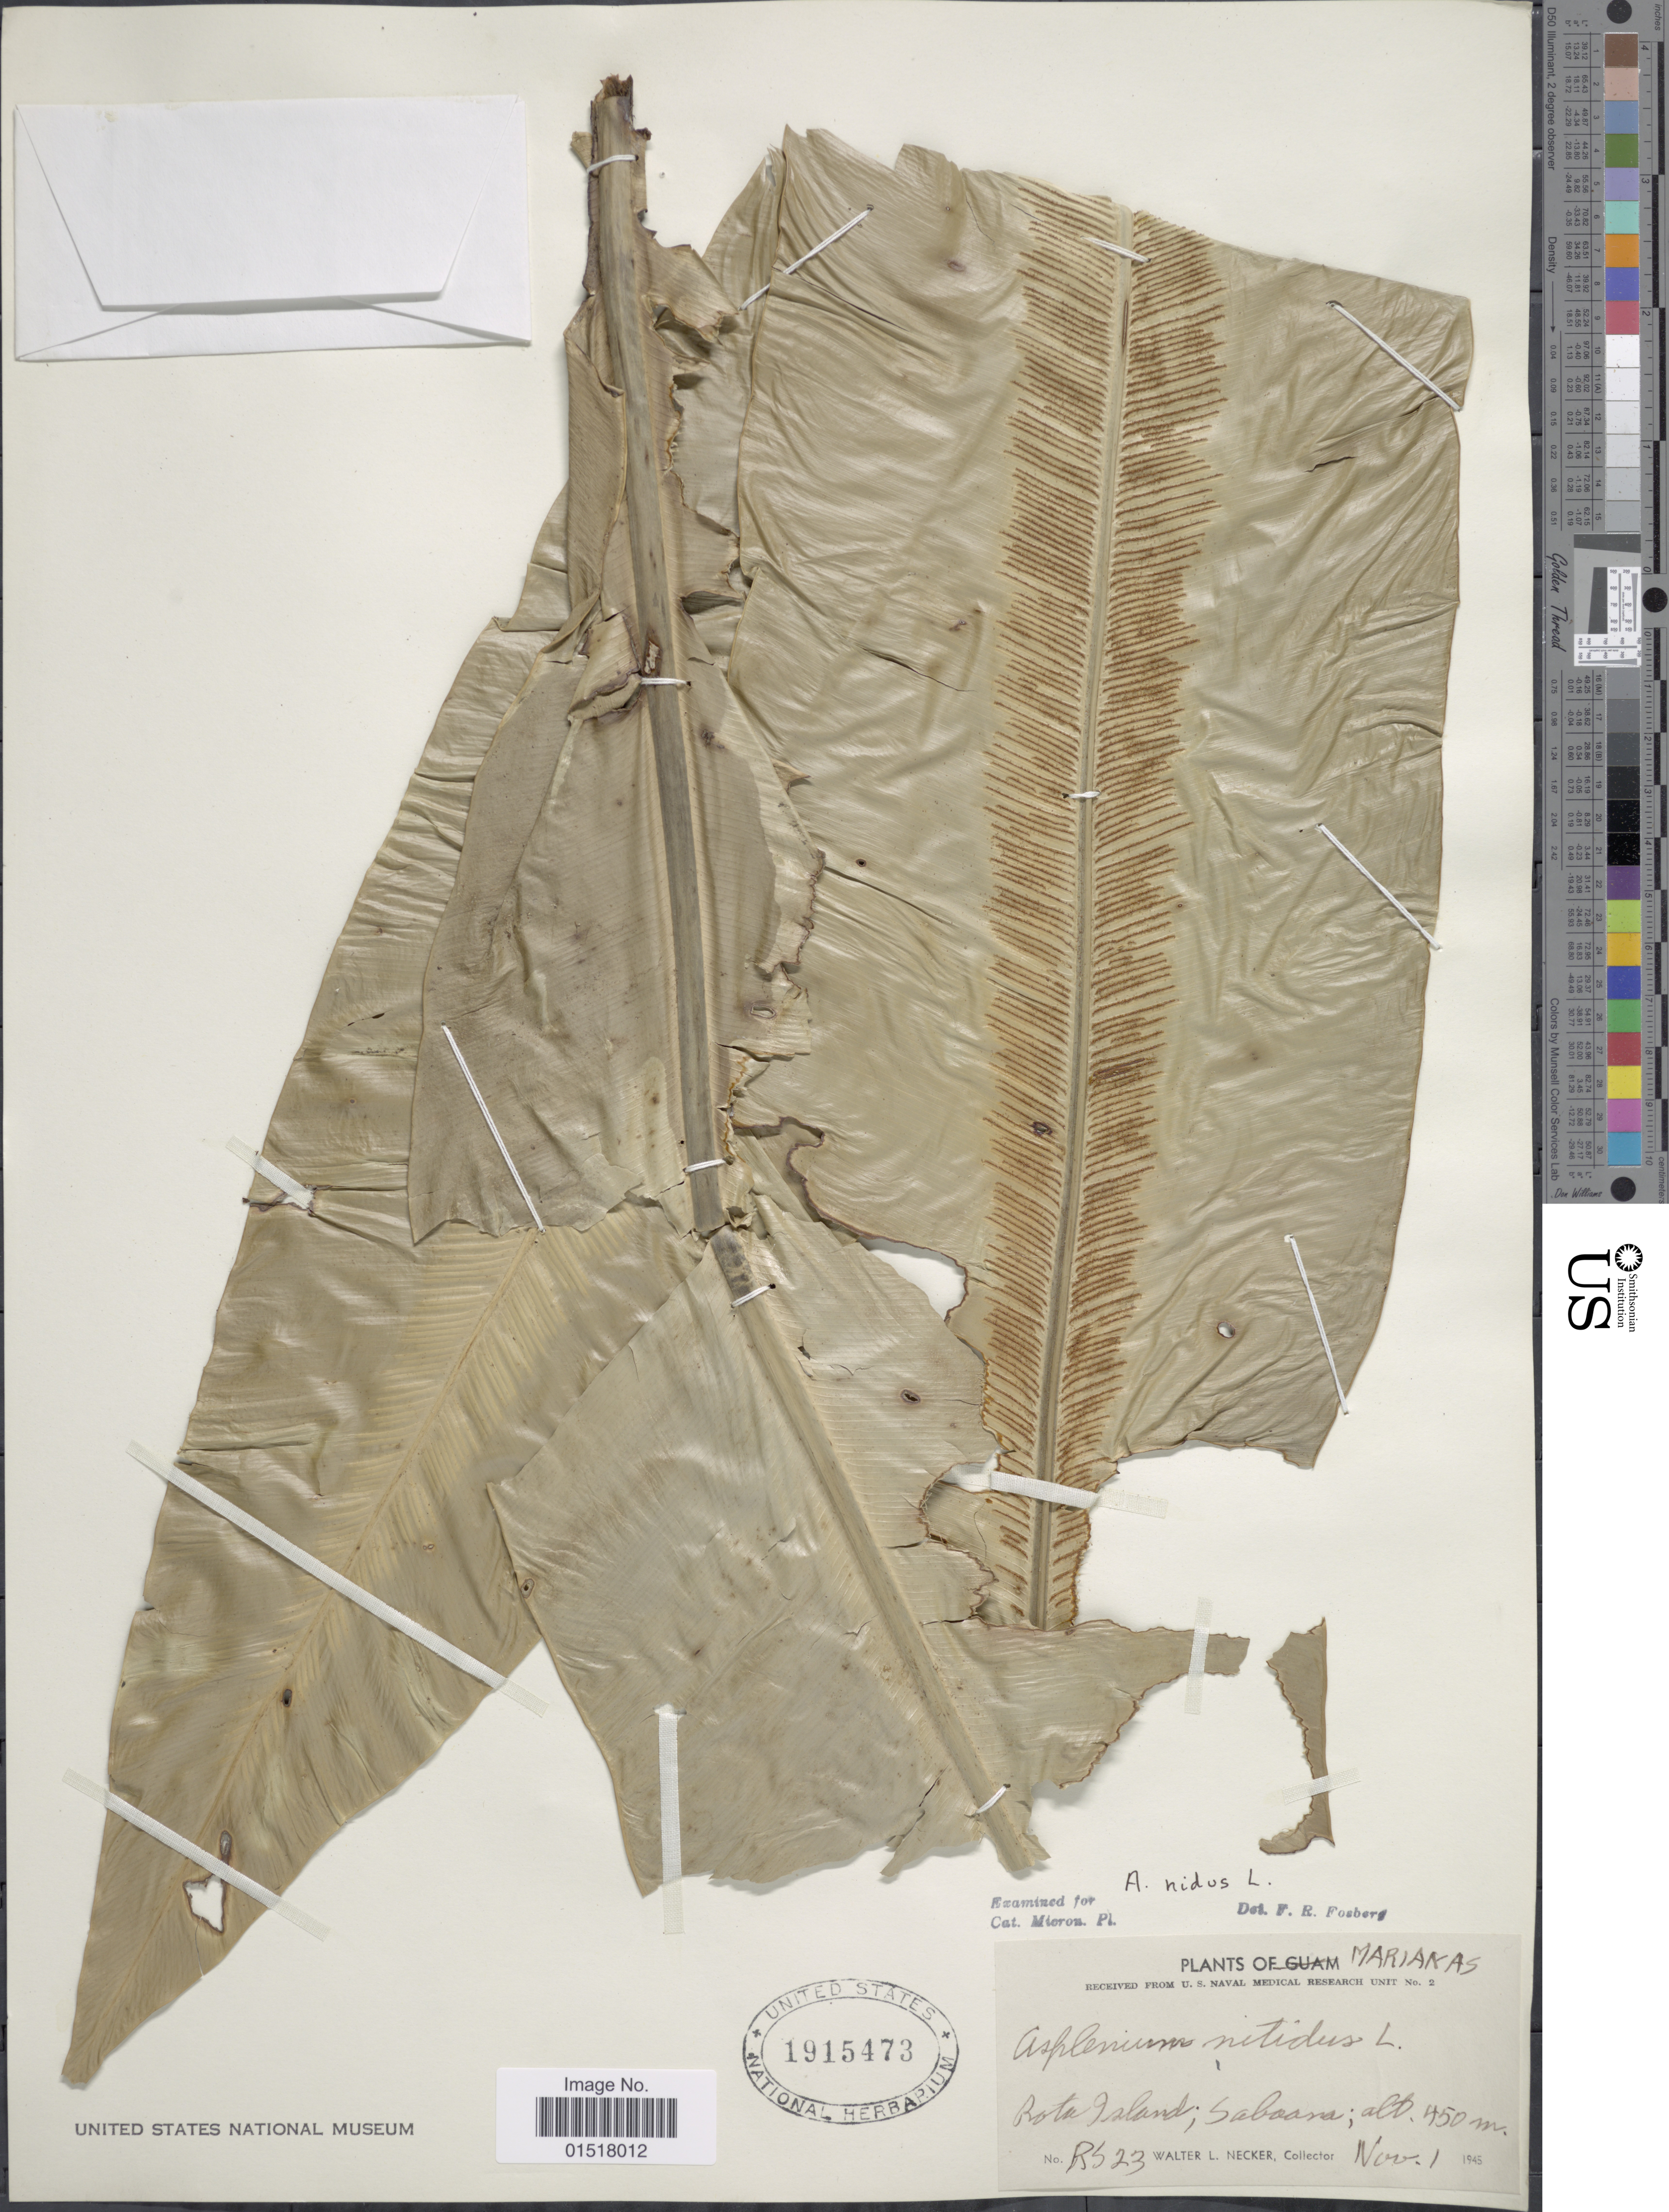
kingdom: Plantae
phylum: Tracheophyta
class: Polypodiopsida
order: Polypodiales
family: Aspleniaceae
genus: Asplenium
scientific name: Asplenium nidus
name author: L.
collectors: W. L. Necker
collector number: RS 23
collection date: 1945-11-01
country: Northern Mariana Islands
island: Rota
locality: Rota Island, Saboana.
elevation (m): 450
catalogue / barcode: US 1915473